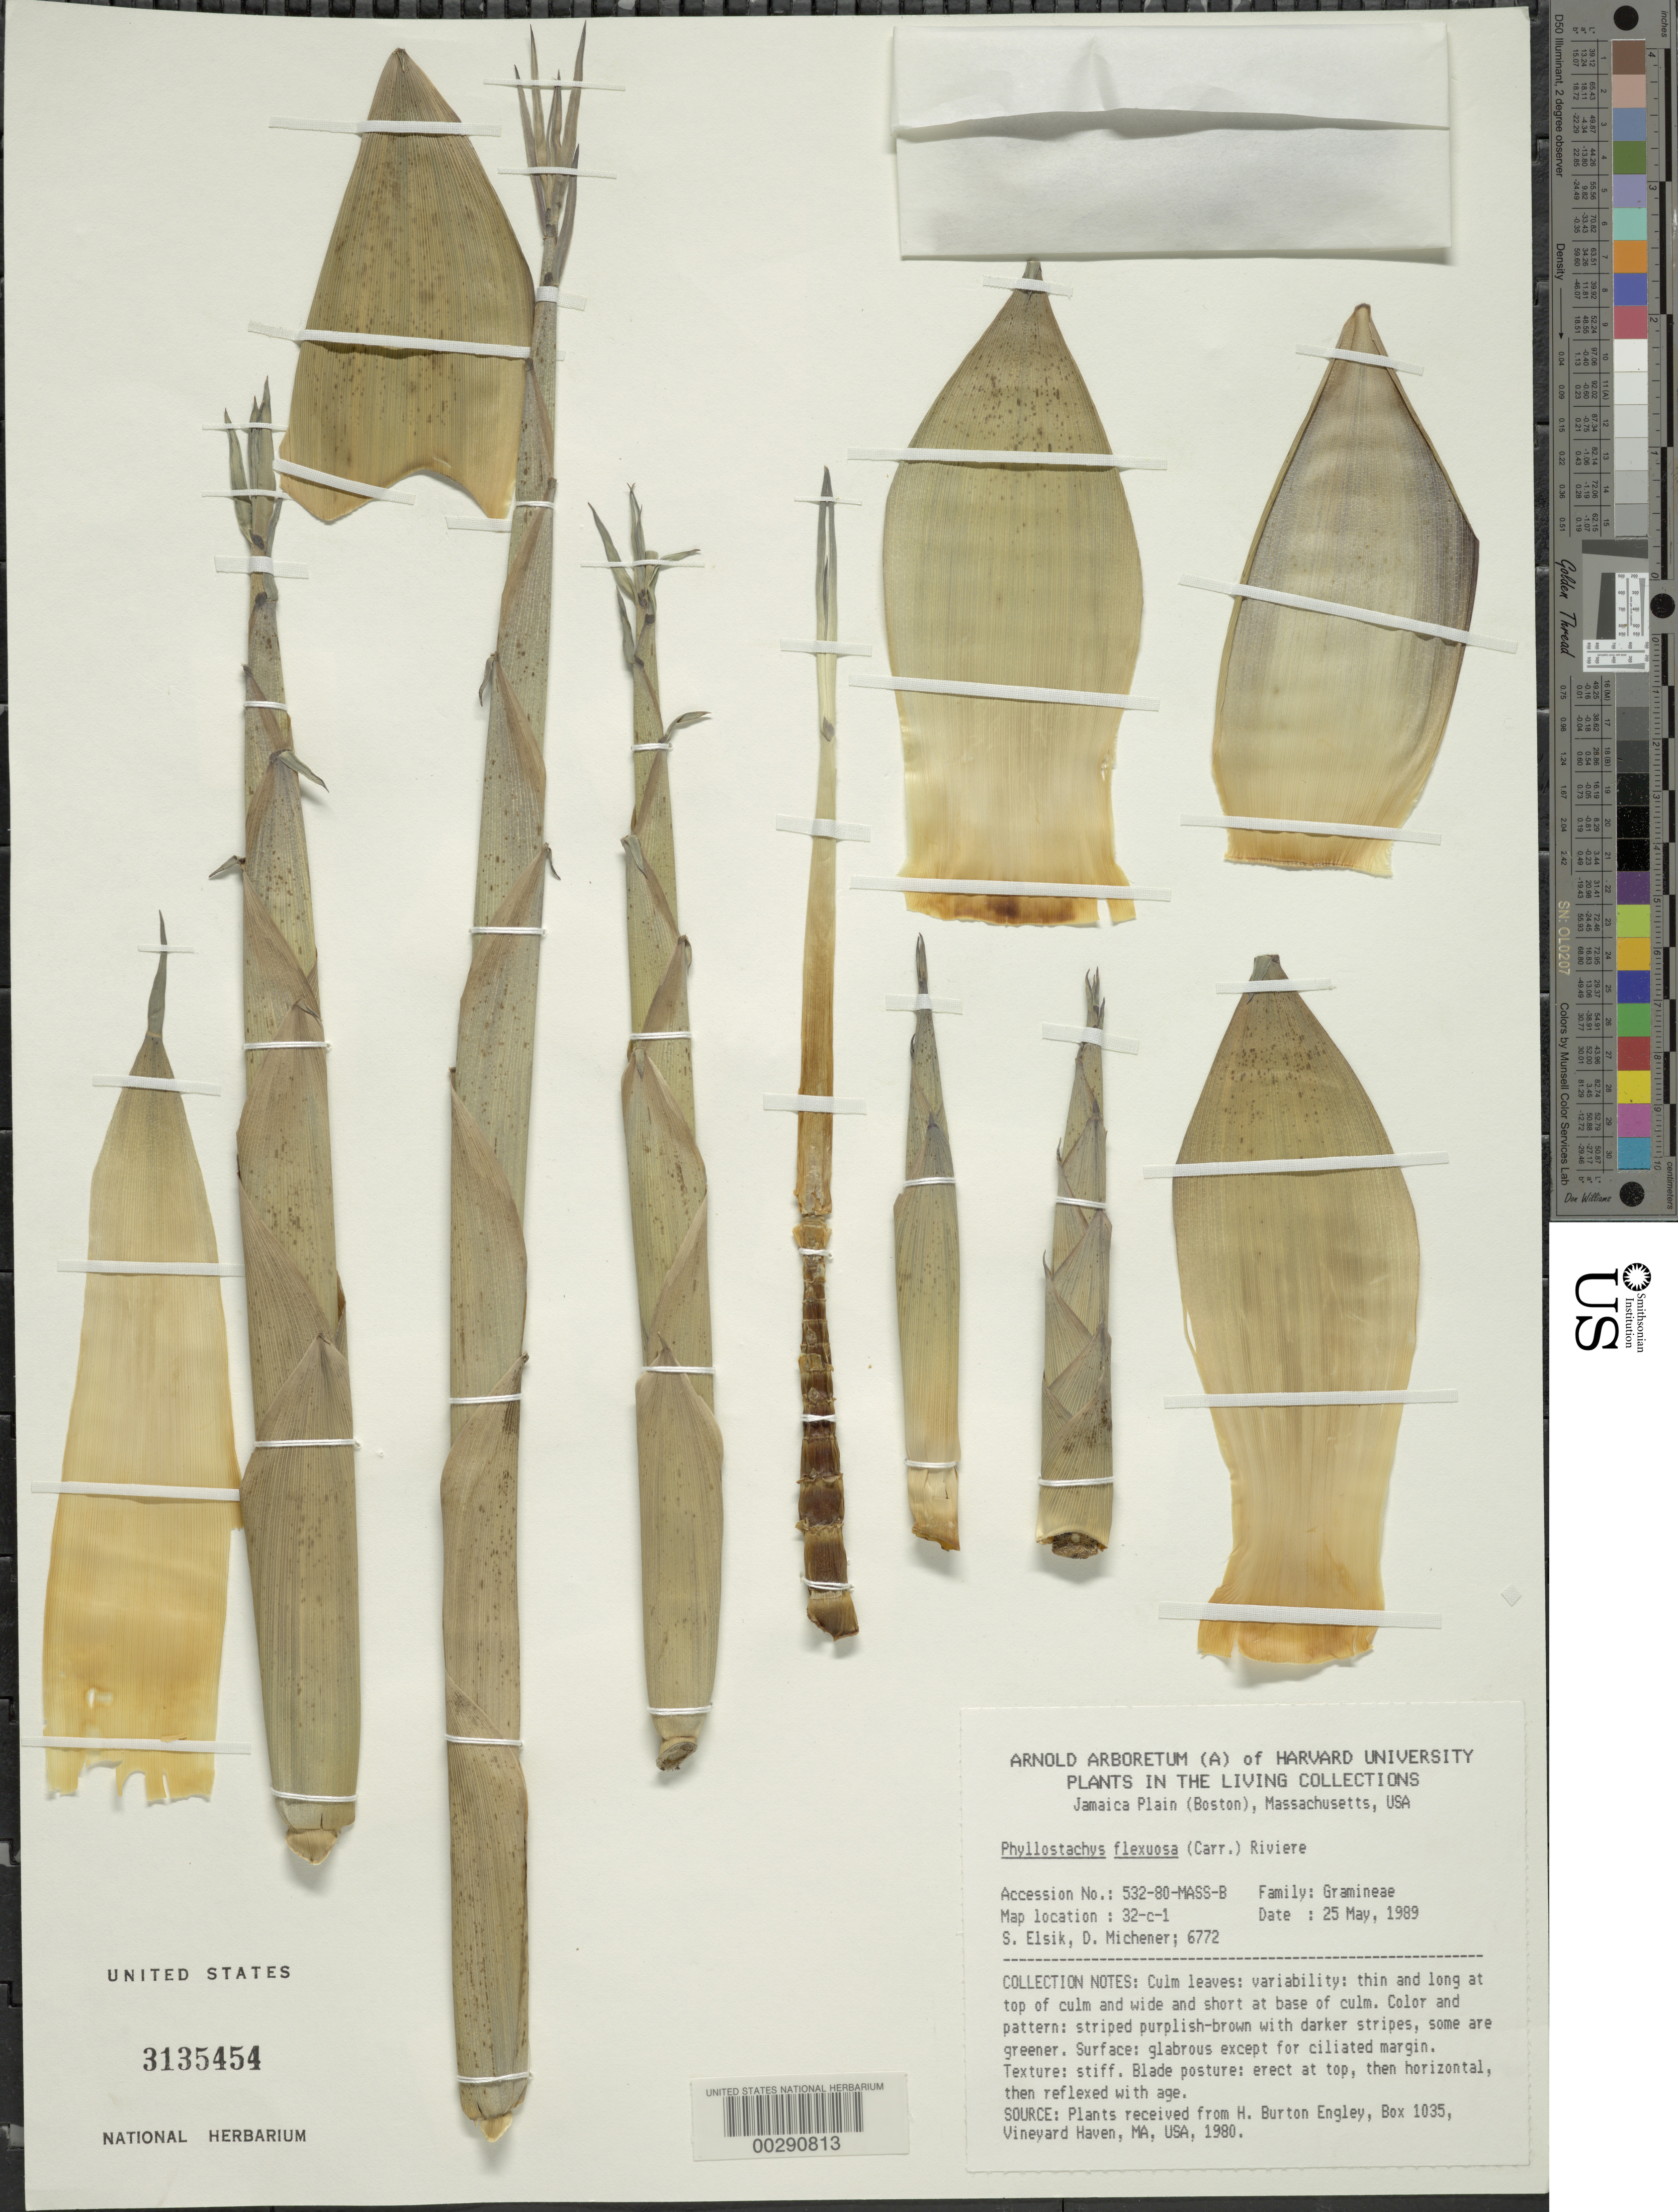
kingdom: Plantae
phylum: Tracheophyta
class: Liliopsida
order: Poales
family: Poaceae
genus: Phyllostachys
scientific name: Phyllostachys flexuosa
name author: Rivière & C. Rivière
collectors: S. Elsik & D. Michener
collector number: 6772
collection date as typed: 25 May 1989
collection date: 1989-05-25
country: United States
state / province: Florida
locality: Southern Florida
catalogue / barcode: US 3135454